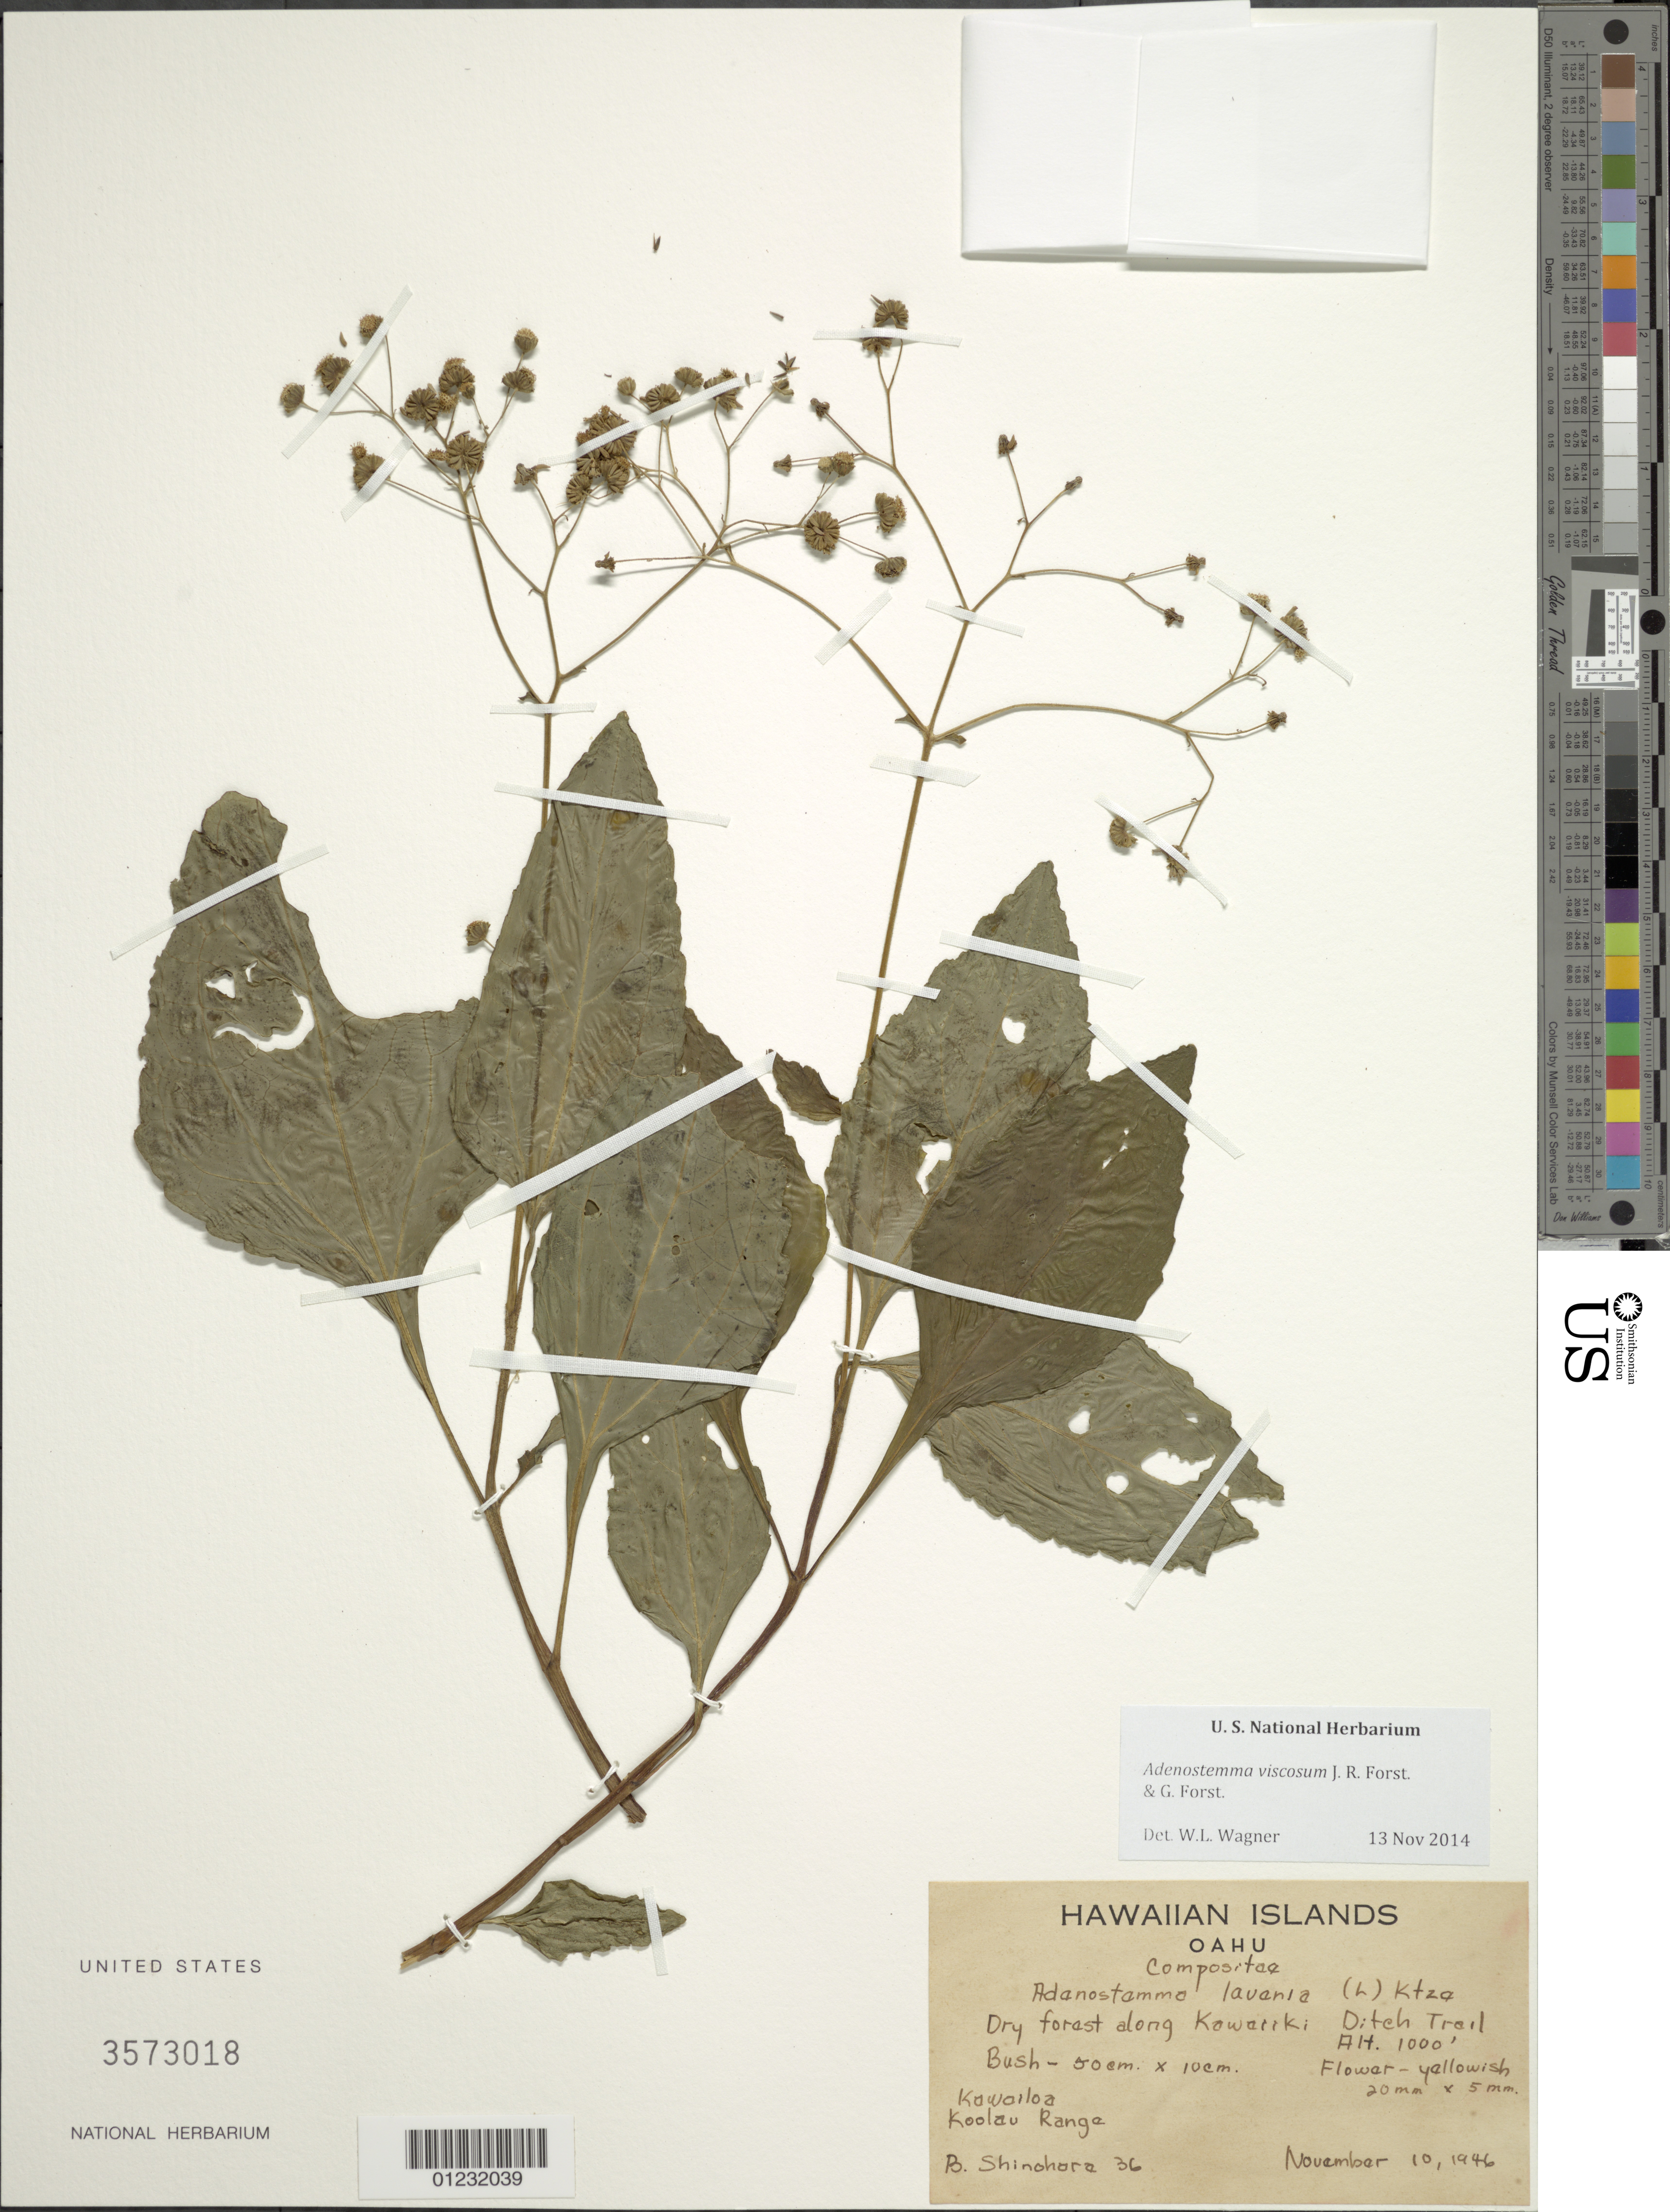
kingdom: Plantae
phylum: Tracheophyta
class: Magnoliopsida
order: Asterales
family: Asteraceae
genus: Adenostemma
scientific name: Adenostemma viscosum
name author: J.R. Forst. & G. Forst.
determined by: Wagner, W. L., (BOT), Smithsonian Institution - National Museum of Natural History (UNITED STATES)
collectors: B. Shinohora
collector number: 36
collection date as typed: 10 Nov 1946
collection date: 1946-11-10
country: United States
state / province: Hawaii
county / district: Honolulu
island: Oahu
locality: Along Kawaiiki Ditch Trail, Kawailoa, Koolau Range, Oahu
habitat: Dry forest.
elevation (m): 305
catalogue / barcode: US 3573018